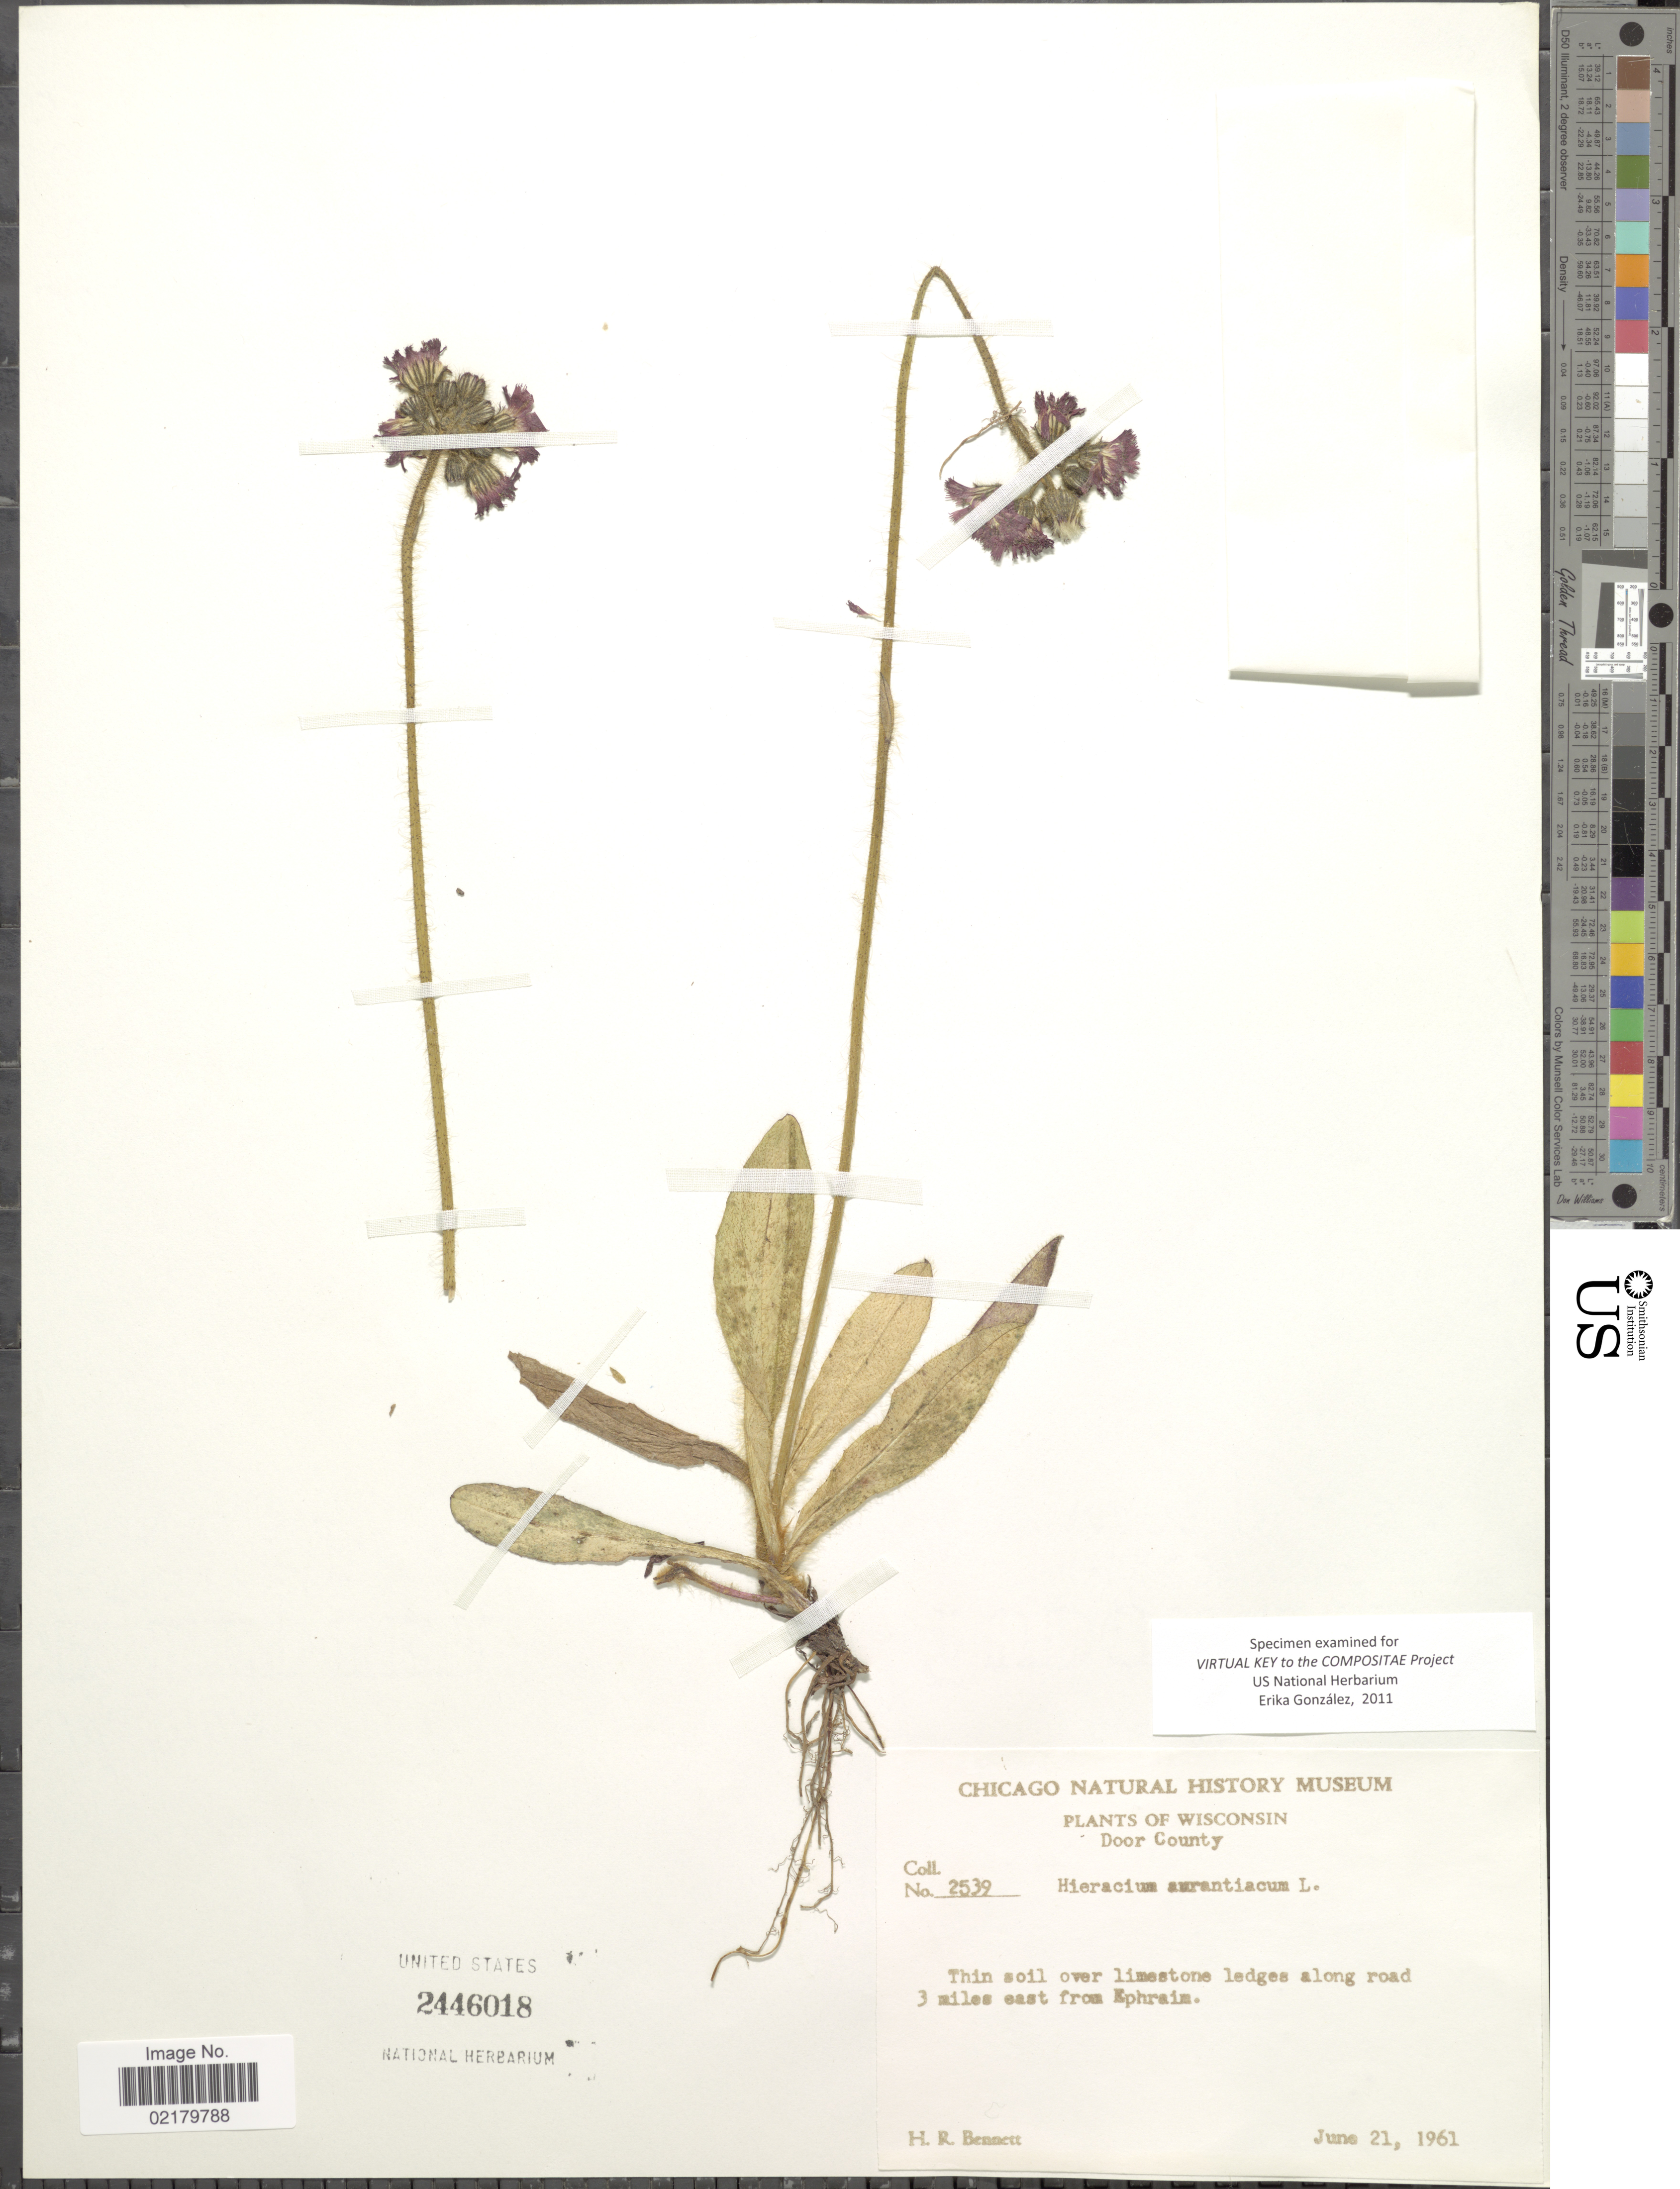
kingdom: Plantae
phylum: Tracheophyta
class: Magnoliopsida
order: Asterales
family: Asteraceae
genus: Pilosella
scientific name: Pilosella aurantiaca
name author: (L.) F.W. Schultz & Sch. Bip.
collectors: H. R. Bennett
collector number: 2539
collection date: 1961-06-21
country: United States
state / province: Wisconsin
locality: Door County, Thin soil over limestone ledges along road 3 miles east from Ephraim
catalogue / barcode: US 2446018